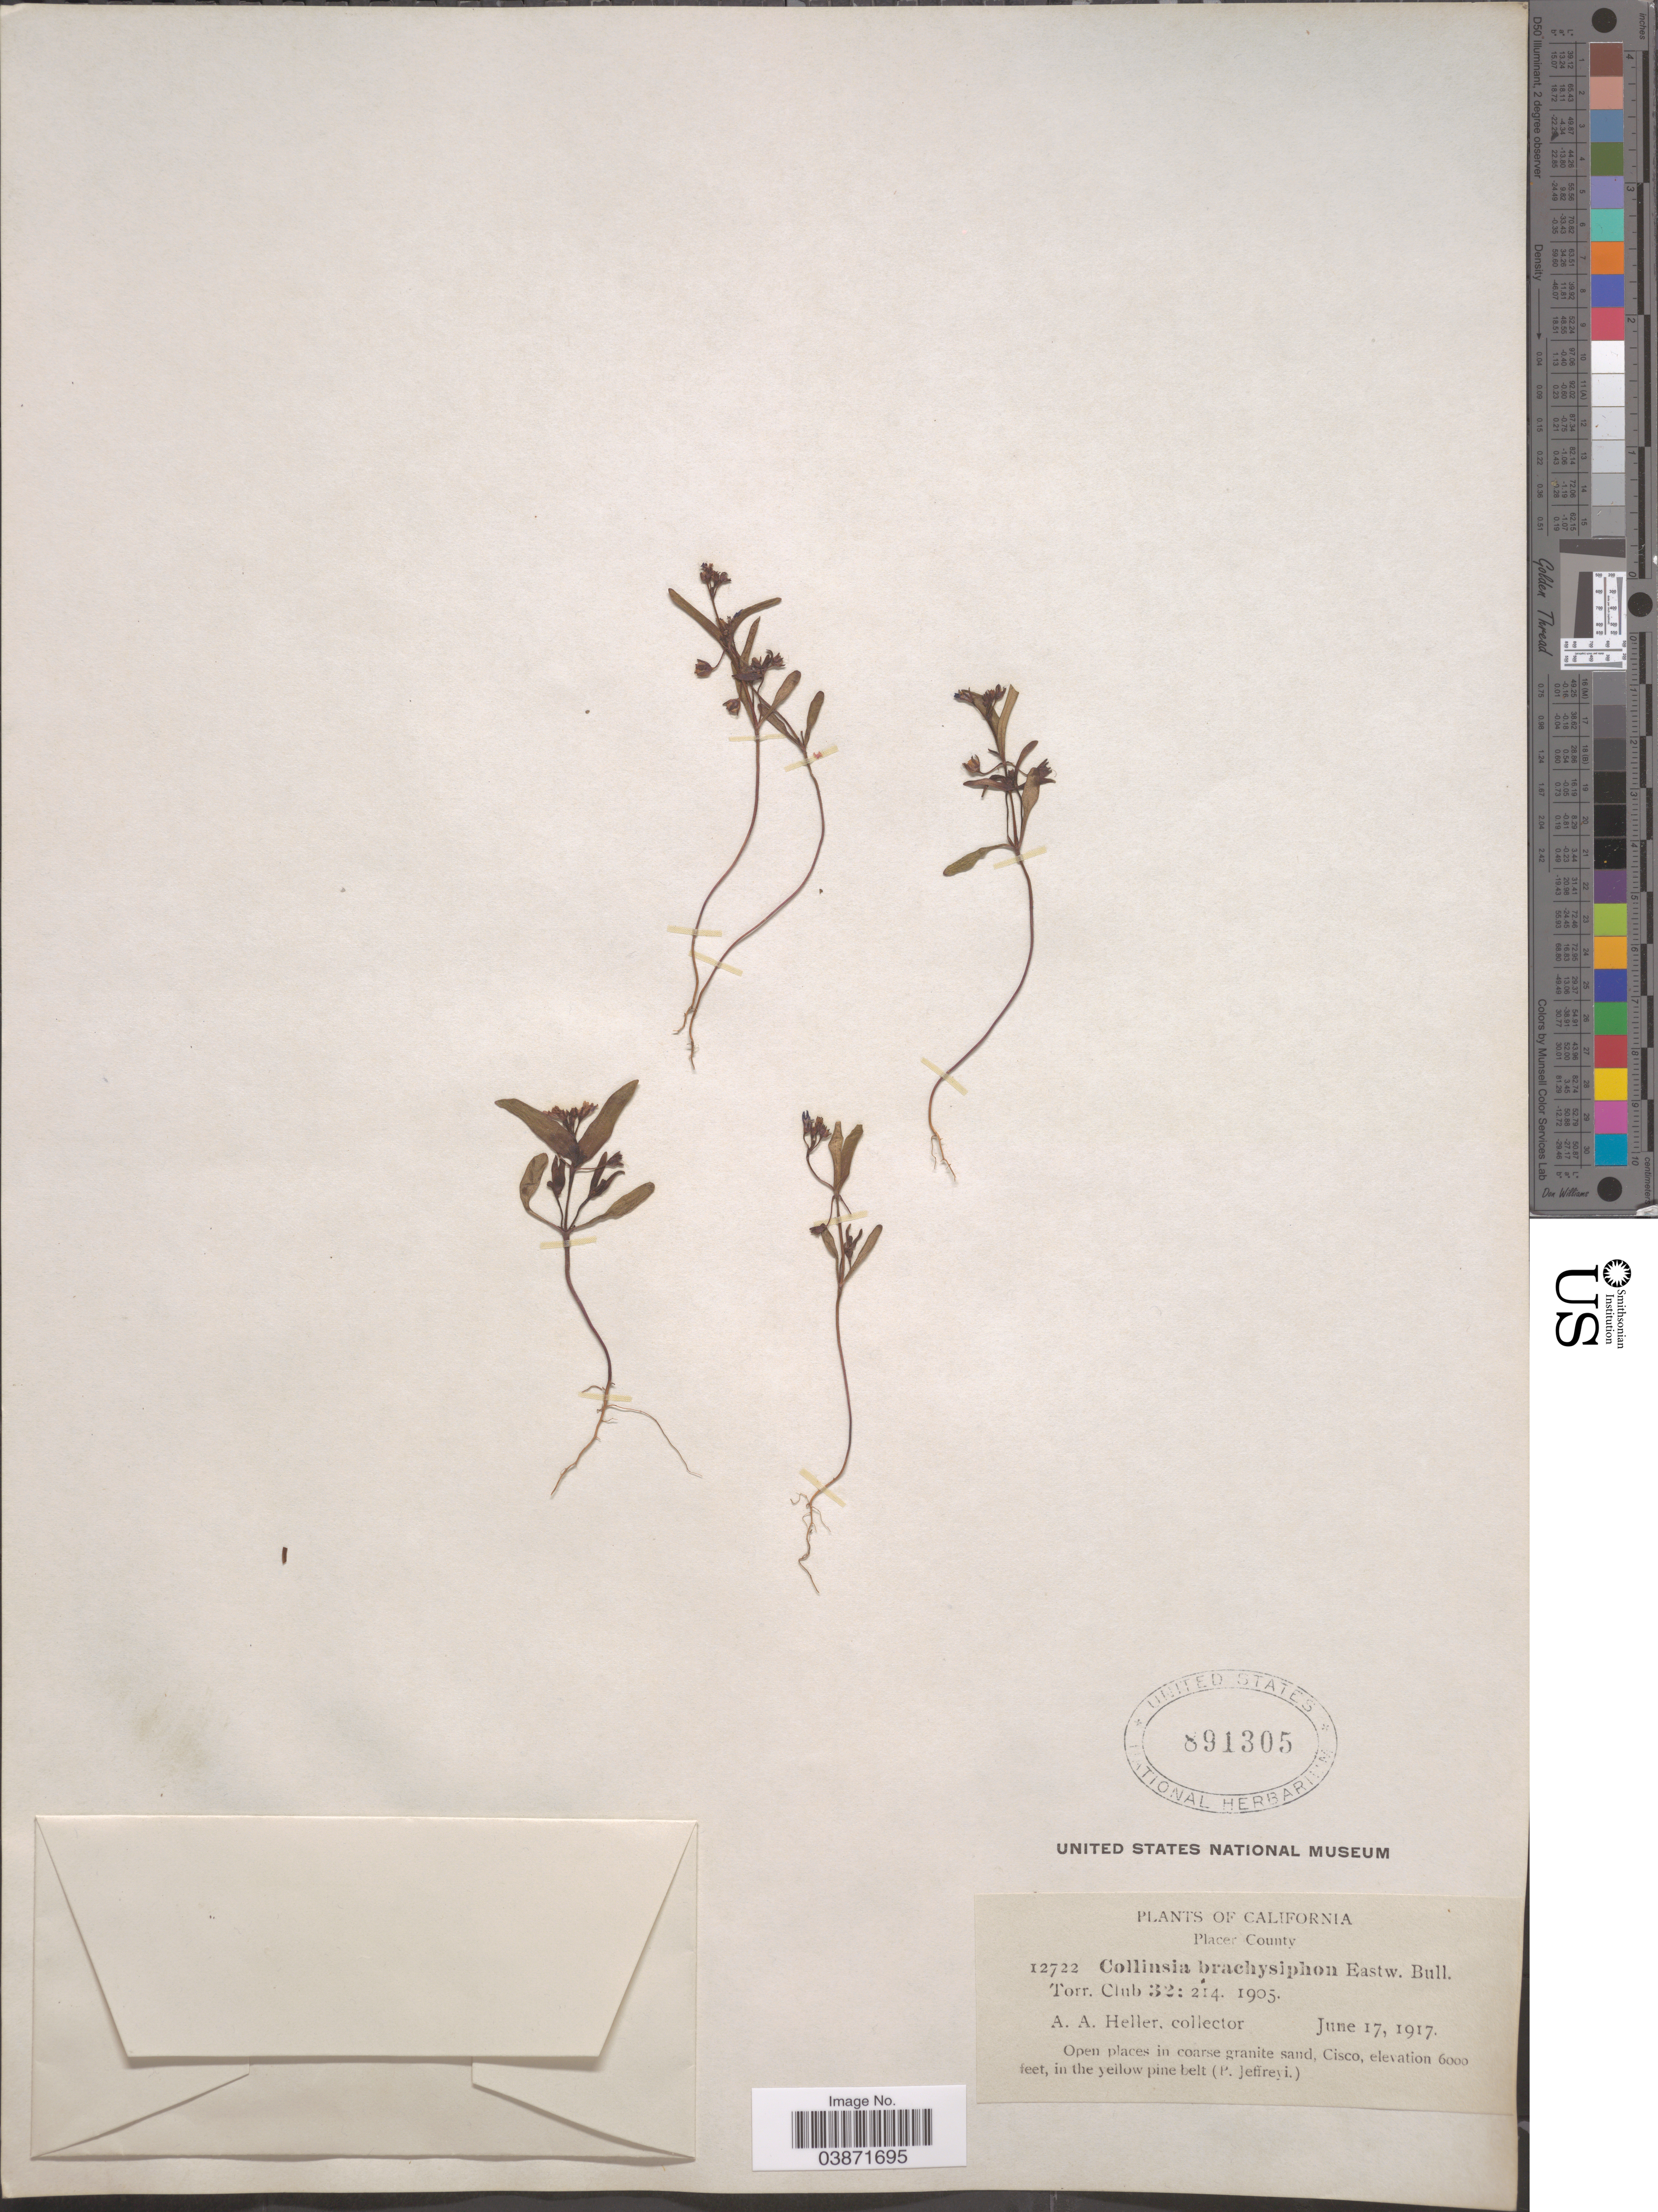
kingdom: Plantae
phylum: Tracheophyta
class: Magnoliopsida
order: Lamiales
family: Plantaginaceae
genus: Collinsia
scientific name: Collinsia torreyi var. wrightii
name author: A. Gray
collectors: A. A. Heller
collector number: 12722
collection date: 1917-06-17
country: United States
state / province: California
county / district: Placer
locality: Placer County. Open places in coarse granite sand, Cisco.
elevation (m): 1829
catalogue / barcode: US 891305